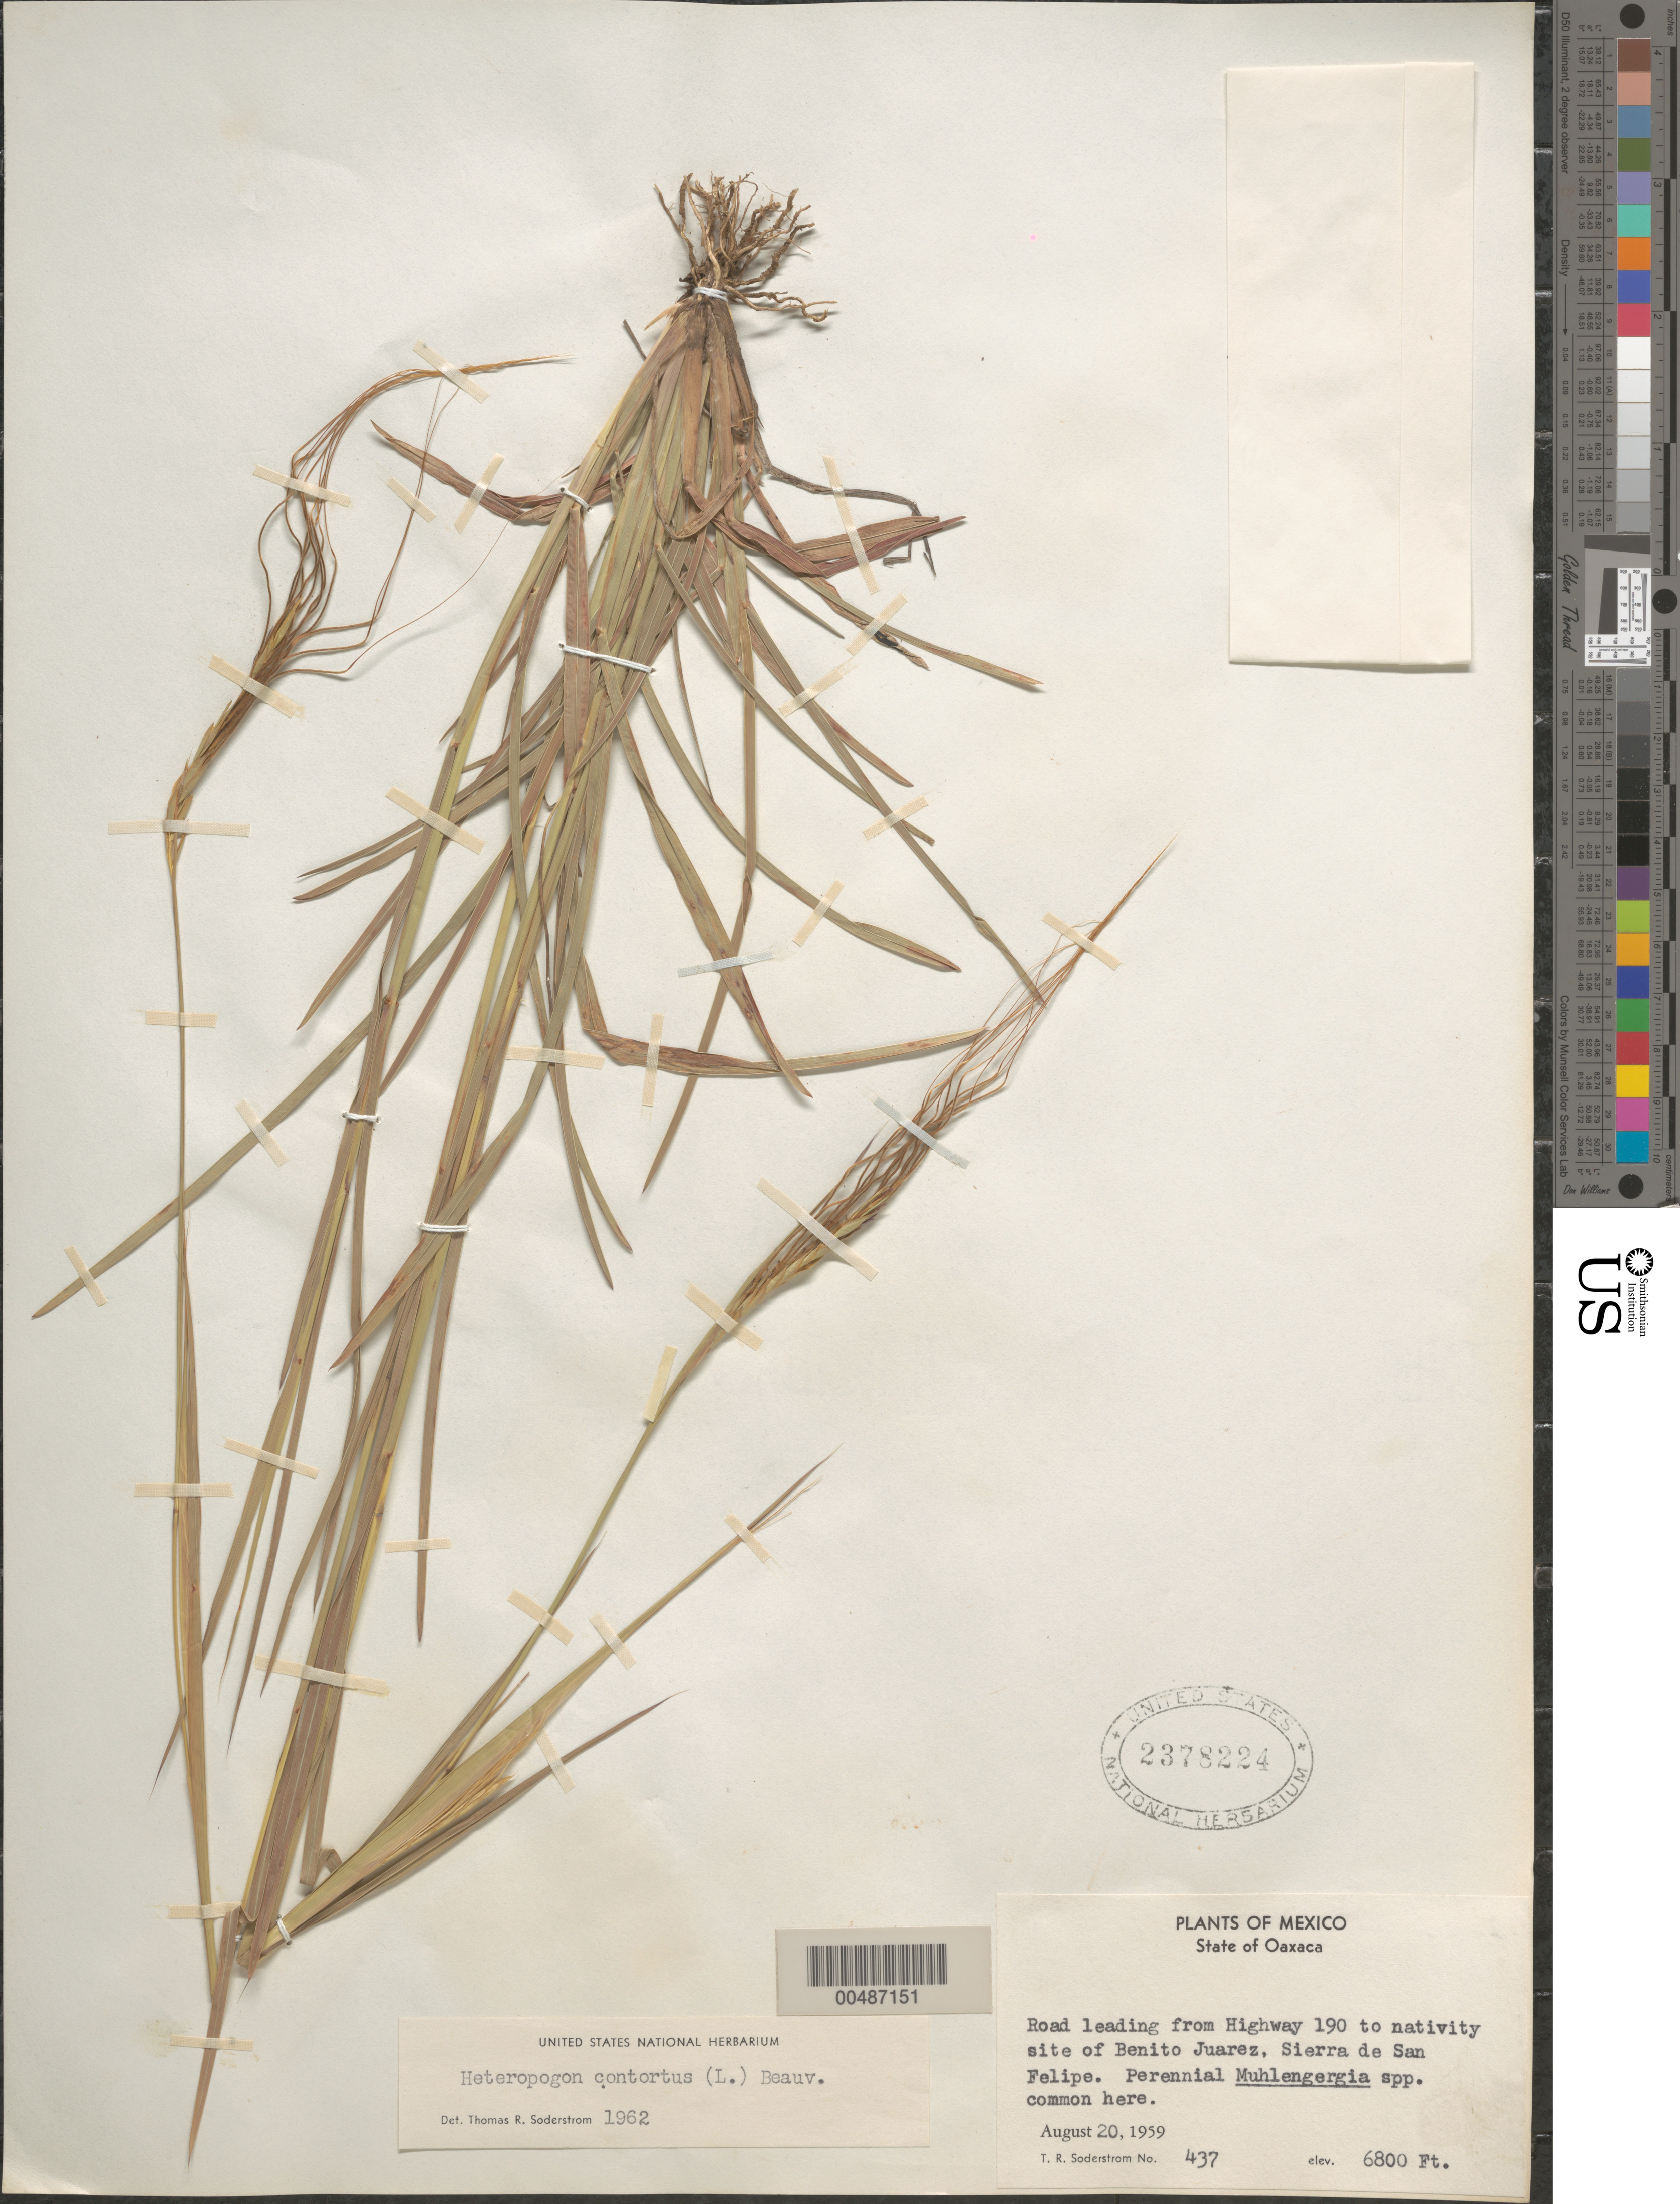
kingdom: Plantae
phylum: Tracheophyta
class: Liliopsida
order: Poales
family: Poaceae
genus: Heteropogon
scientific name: Heteropogon contortus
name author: (L.) P. Beauv. ex Roem. & Schult.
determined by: Soderstrom, T. R.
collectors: T. R. Soderstrom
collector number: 437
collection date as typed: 20 Aug 1959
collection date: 1959-08-20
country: Mexico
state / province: Oaxaca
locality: Rd leading from Hwy 190 to nativity site of Benito Juarez, Sierra de San Felipe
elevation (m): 2073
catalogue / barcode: US 2378224